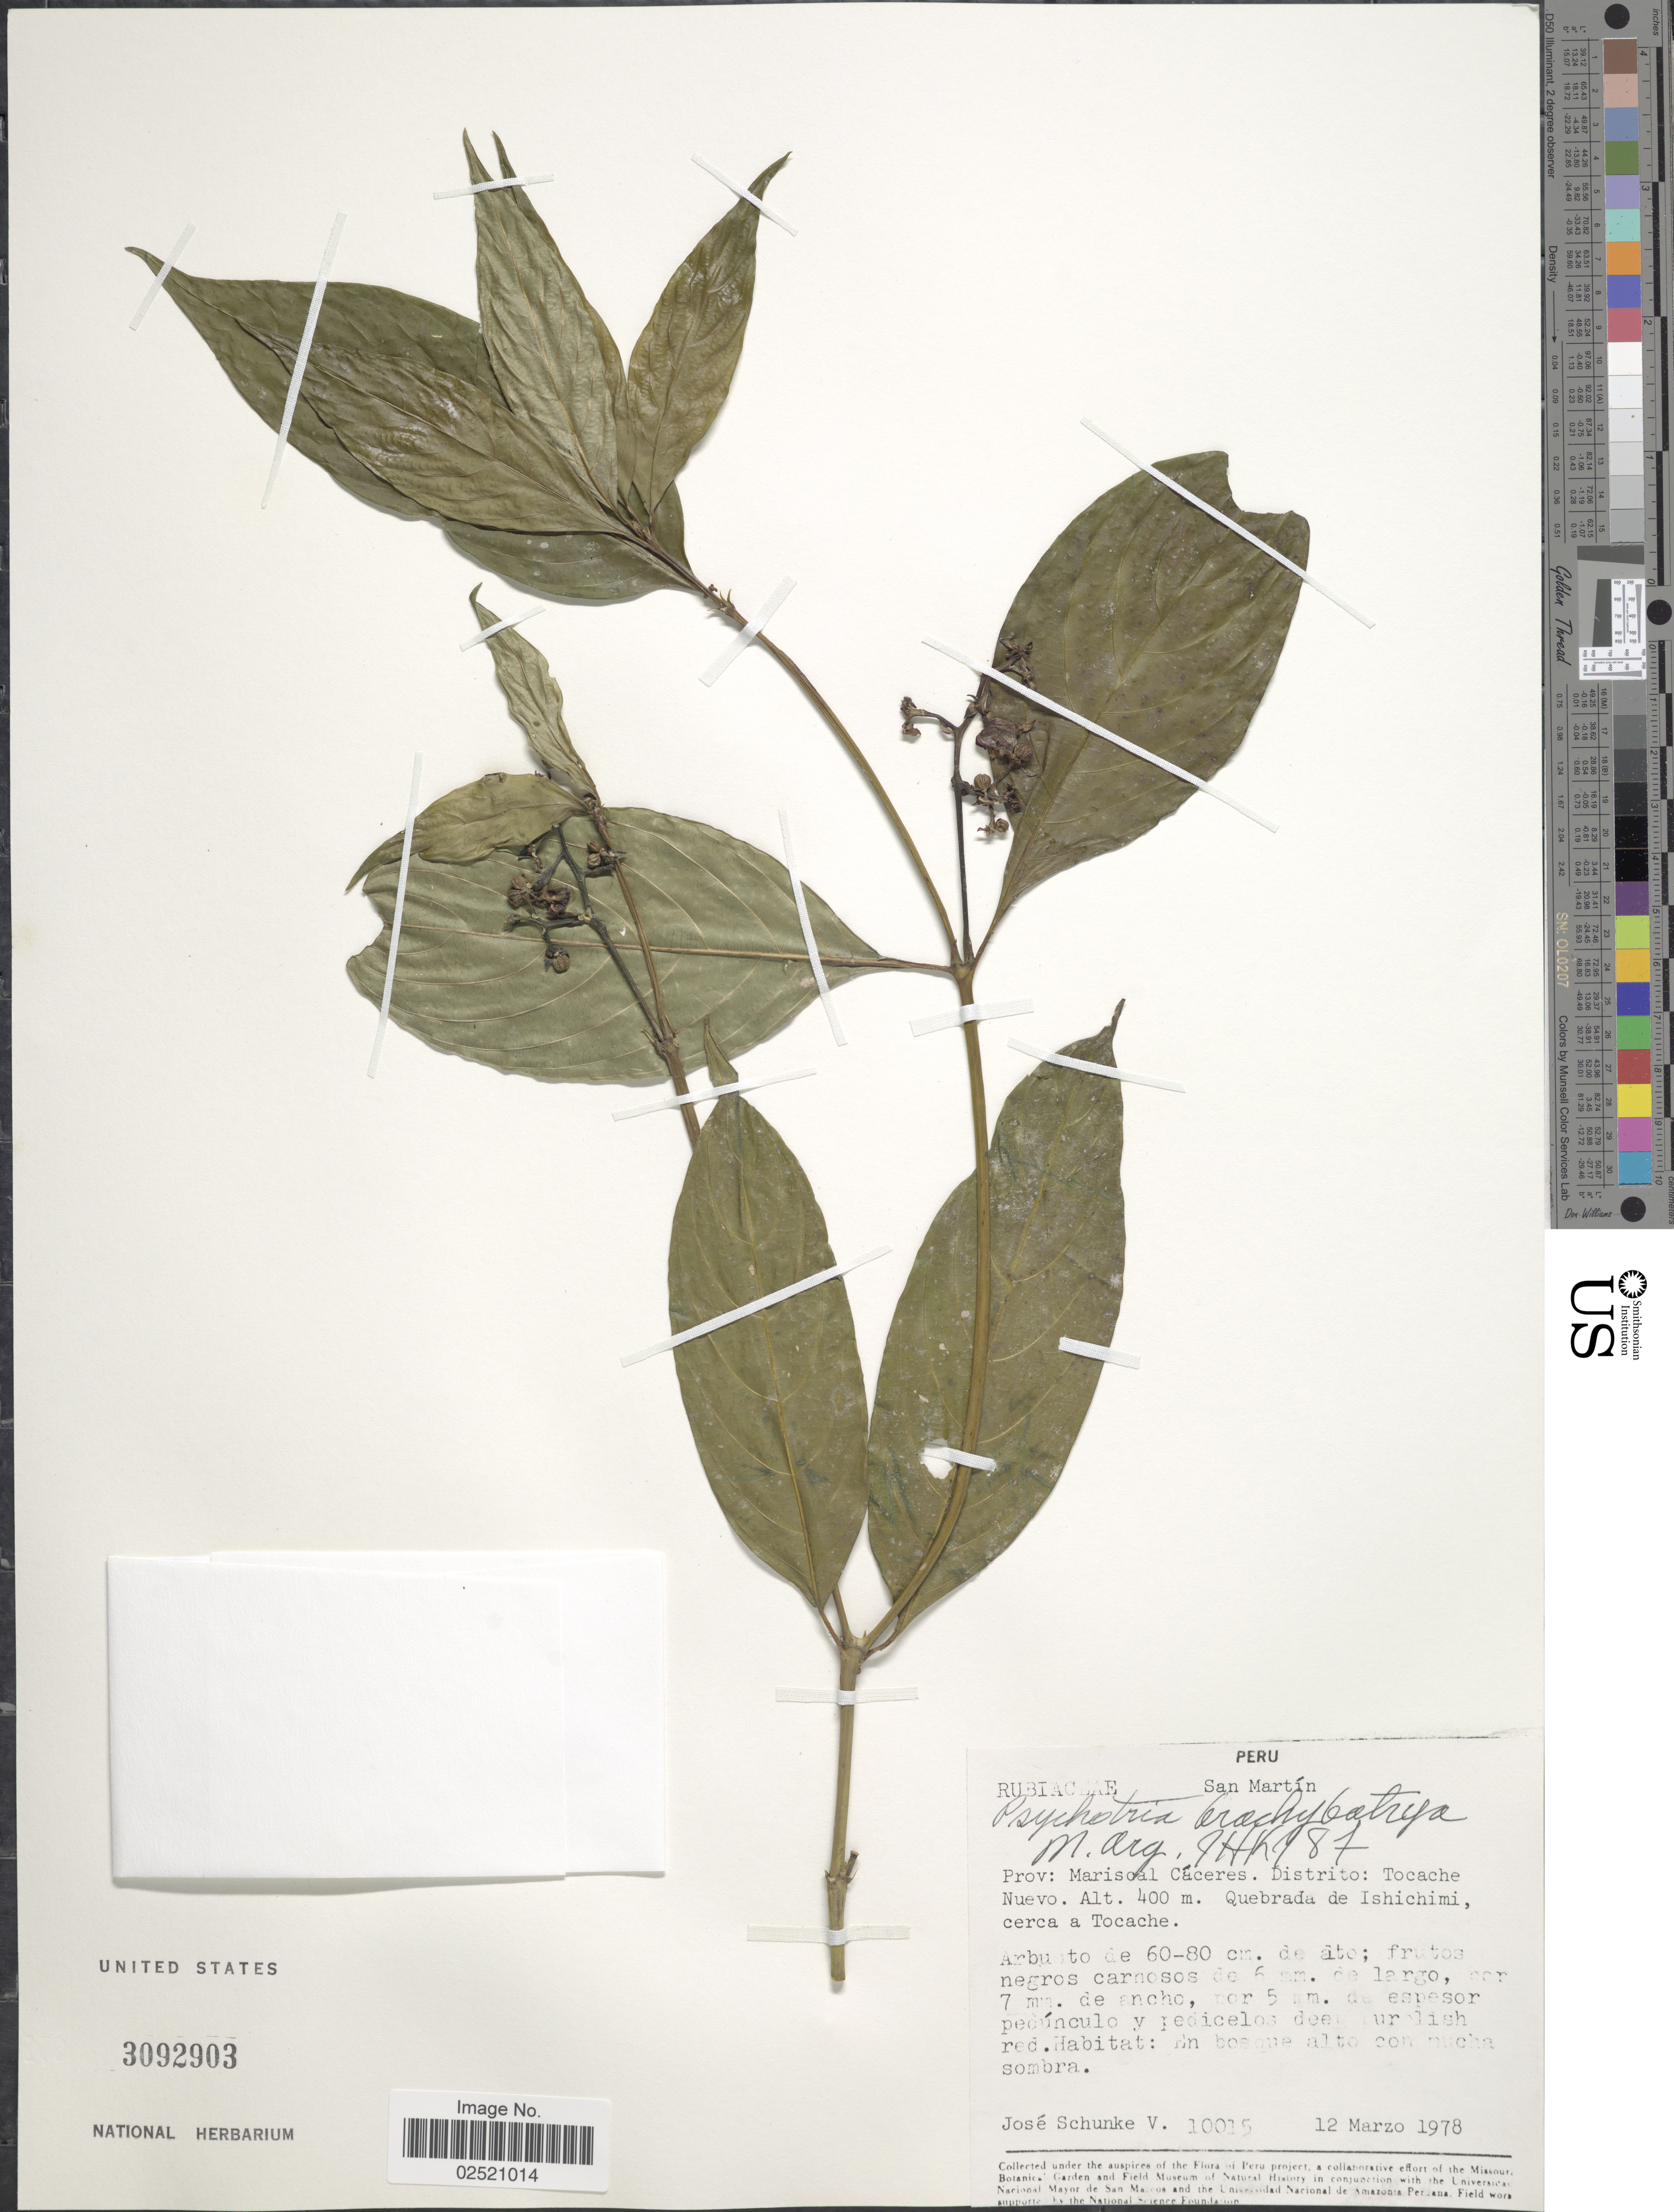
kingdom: Plantae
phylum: Tracheophyta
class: Magnoliopsida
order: Gentianales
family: Rubiaceae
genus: Psychotria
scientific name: Psychotria brachybotrya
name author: Müll. Arg.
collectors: J. Schunke Vigo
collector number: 10015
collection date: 1978-03-12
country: Peru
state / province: San Martín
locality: Prov: Mariscal Caceres, Distrito: Tocache Nuevo, quebrada de Ishichimi, cerca a Tocache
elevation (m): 400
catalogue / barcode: US 3092903